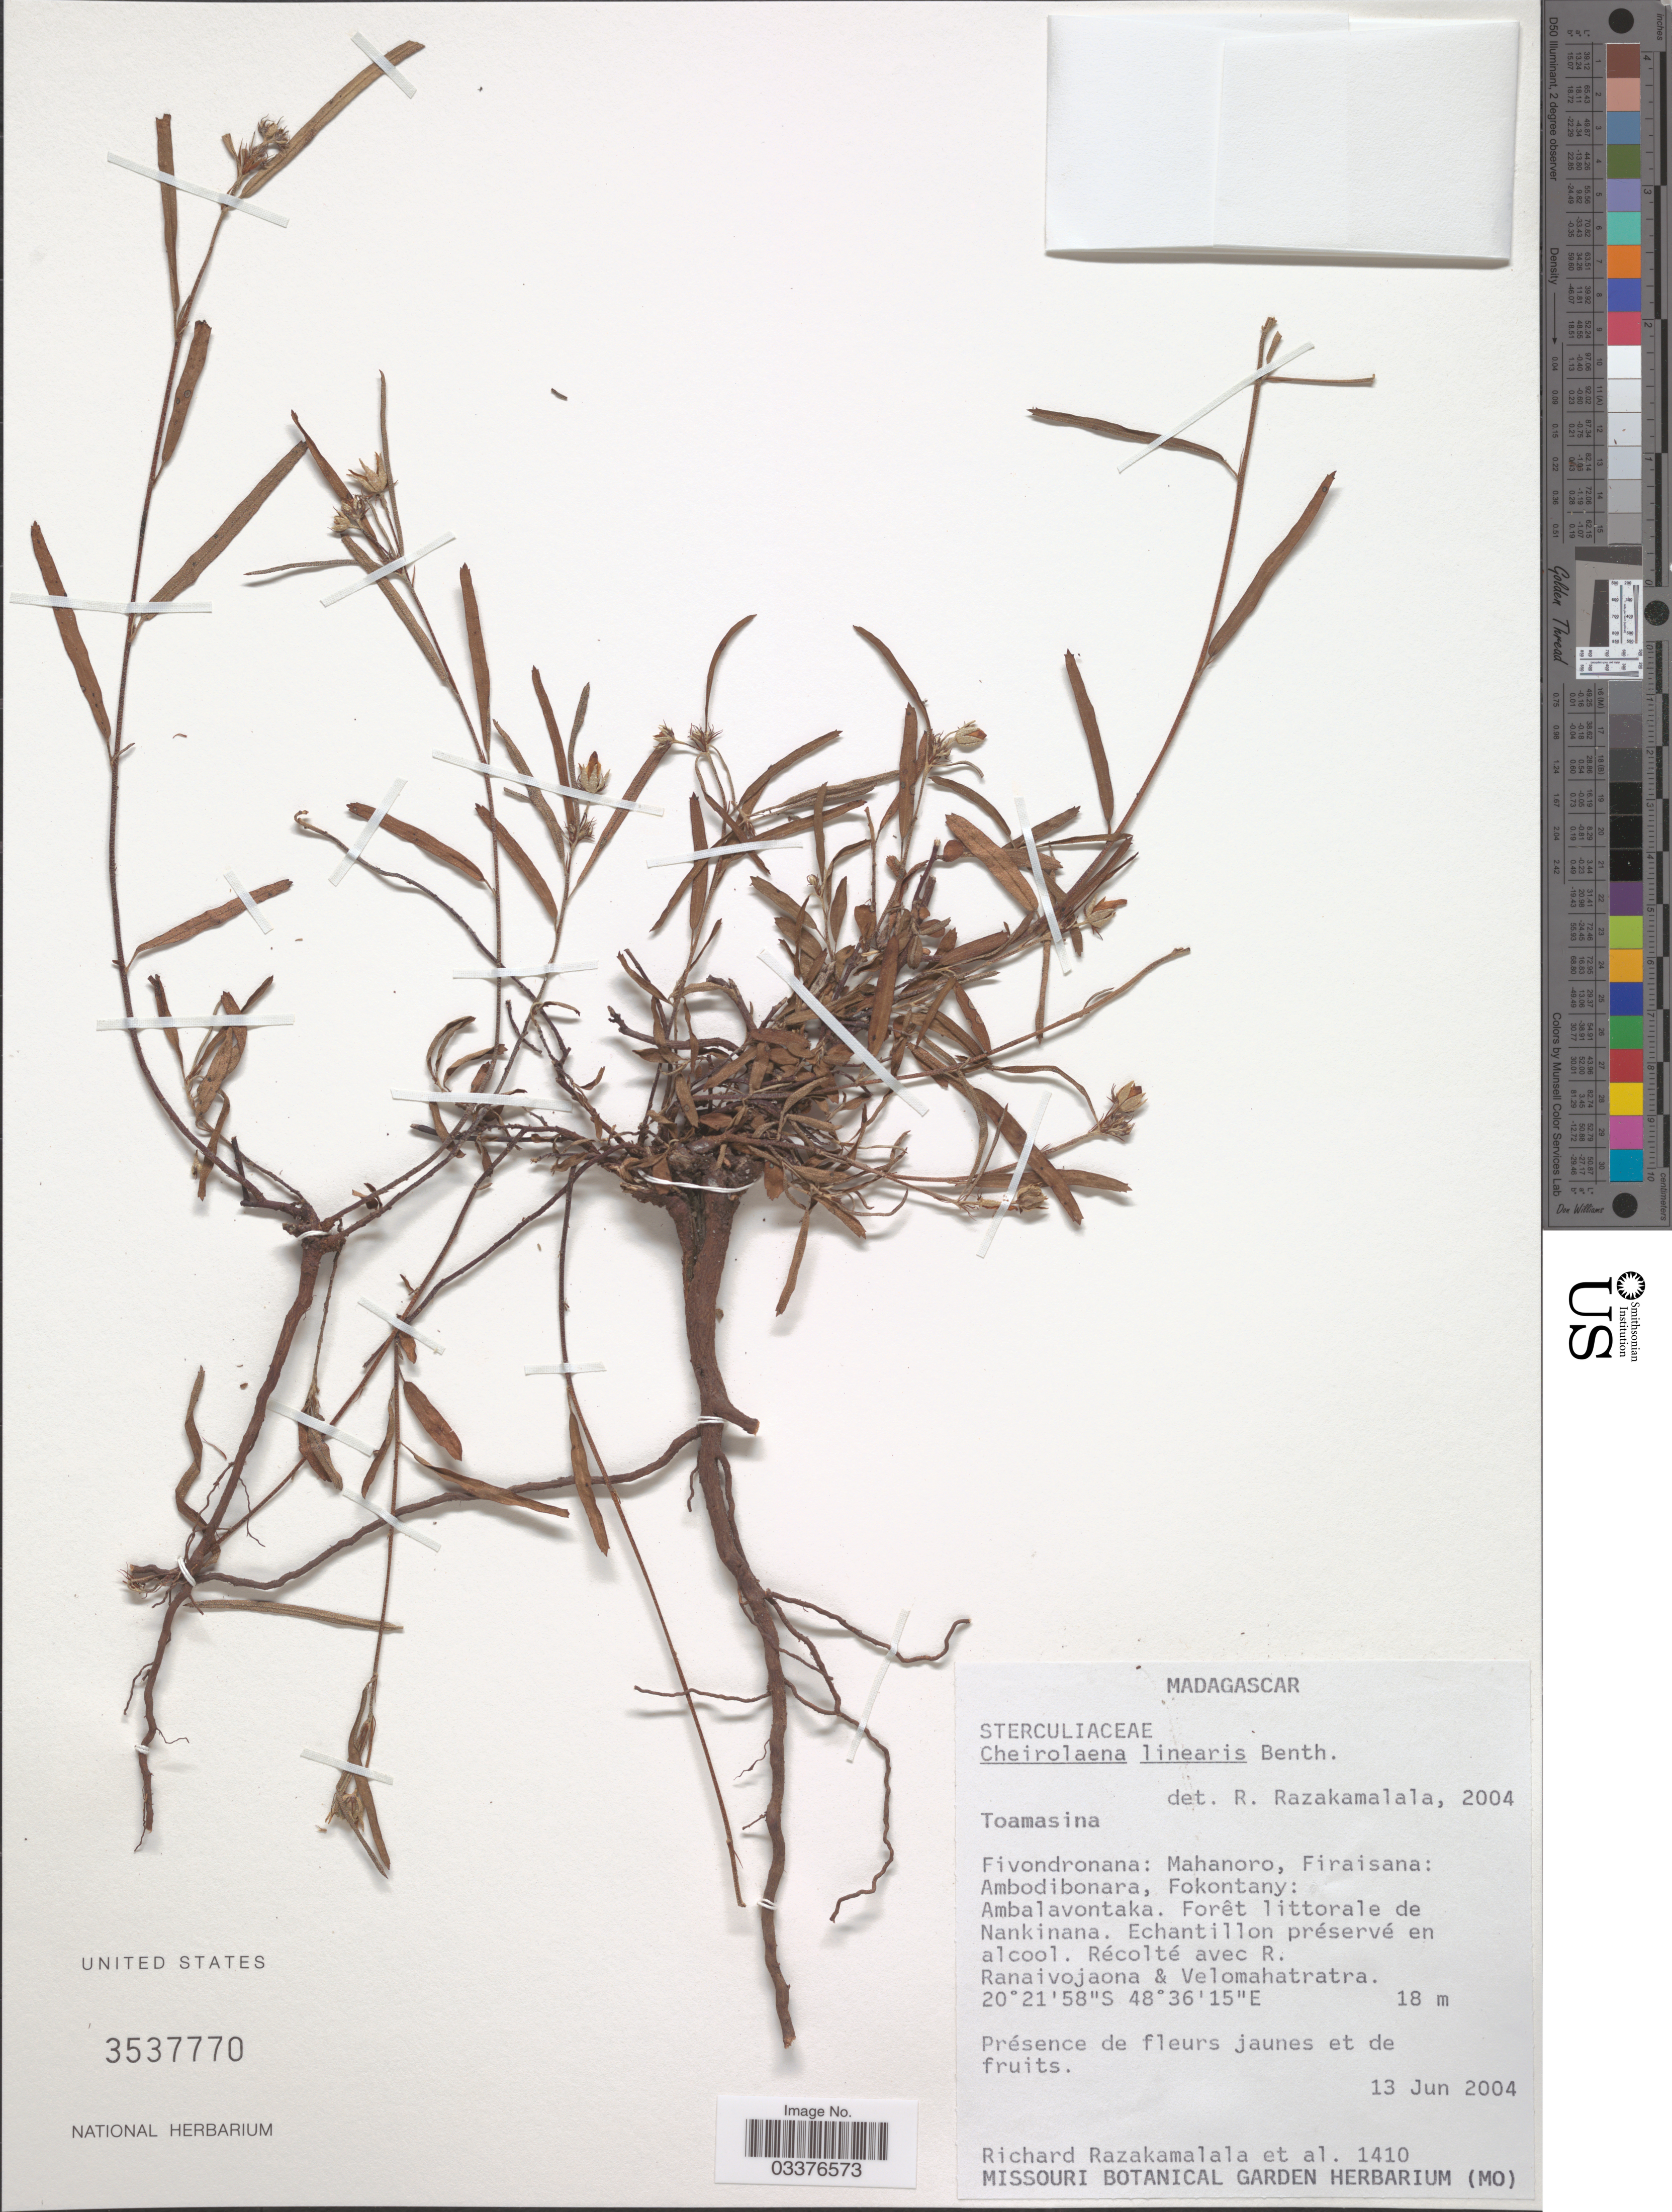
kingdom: Plantae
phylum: Tracheophyta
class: Magnoliopsida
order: Malvales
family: Malvaceae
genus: Cheirolaena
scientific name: Cheirolaena linearis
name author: Benth.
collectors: R. Razakamalala, R. Ranaivojaona & Velomahatratra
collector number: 1410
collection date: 2004-06-13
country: Madagascar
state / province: Atsinanana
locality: Fivondronana: Mahanoro, Firaisana: Ambodibonara, Fokontany: Ambalavontaka.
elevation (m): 18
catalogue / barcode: US 3537770